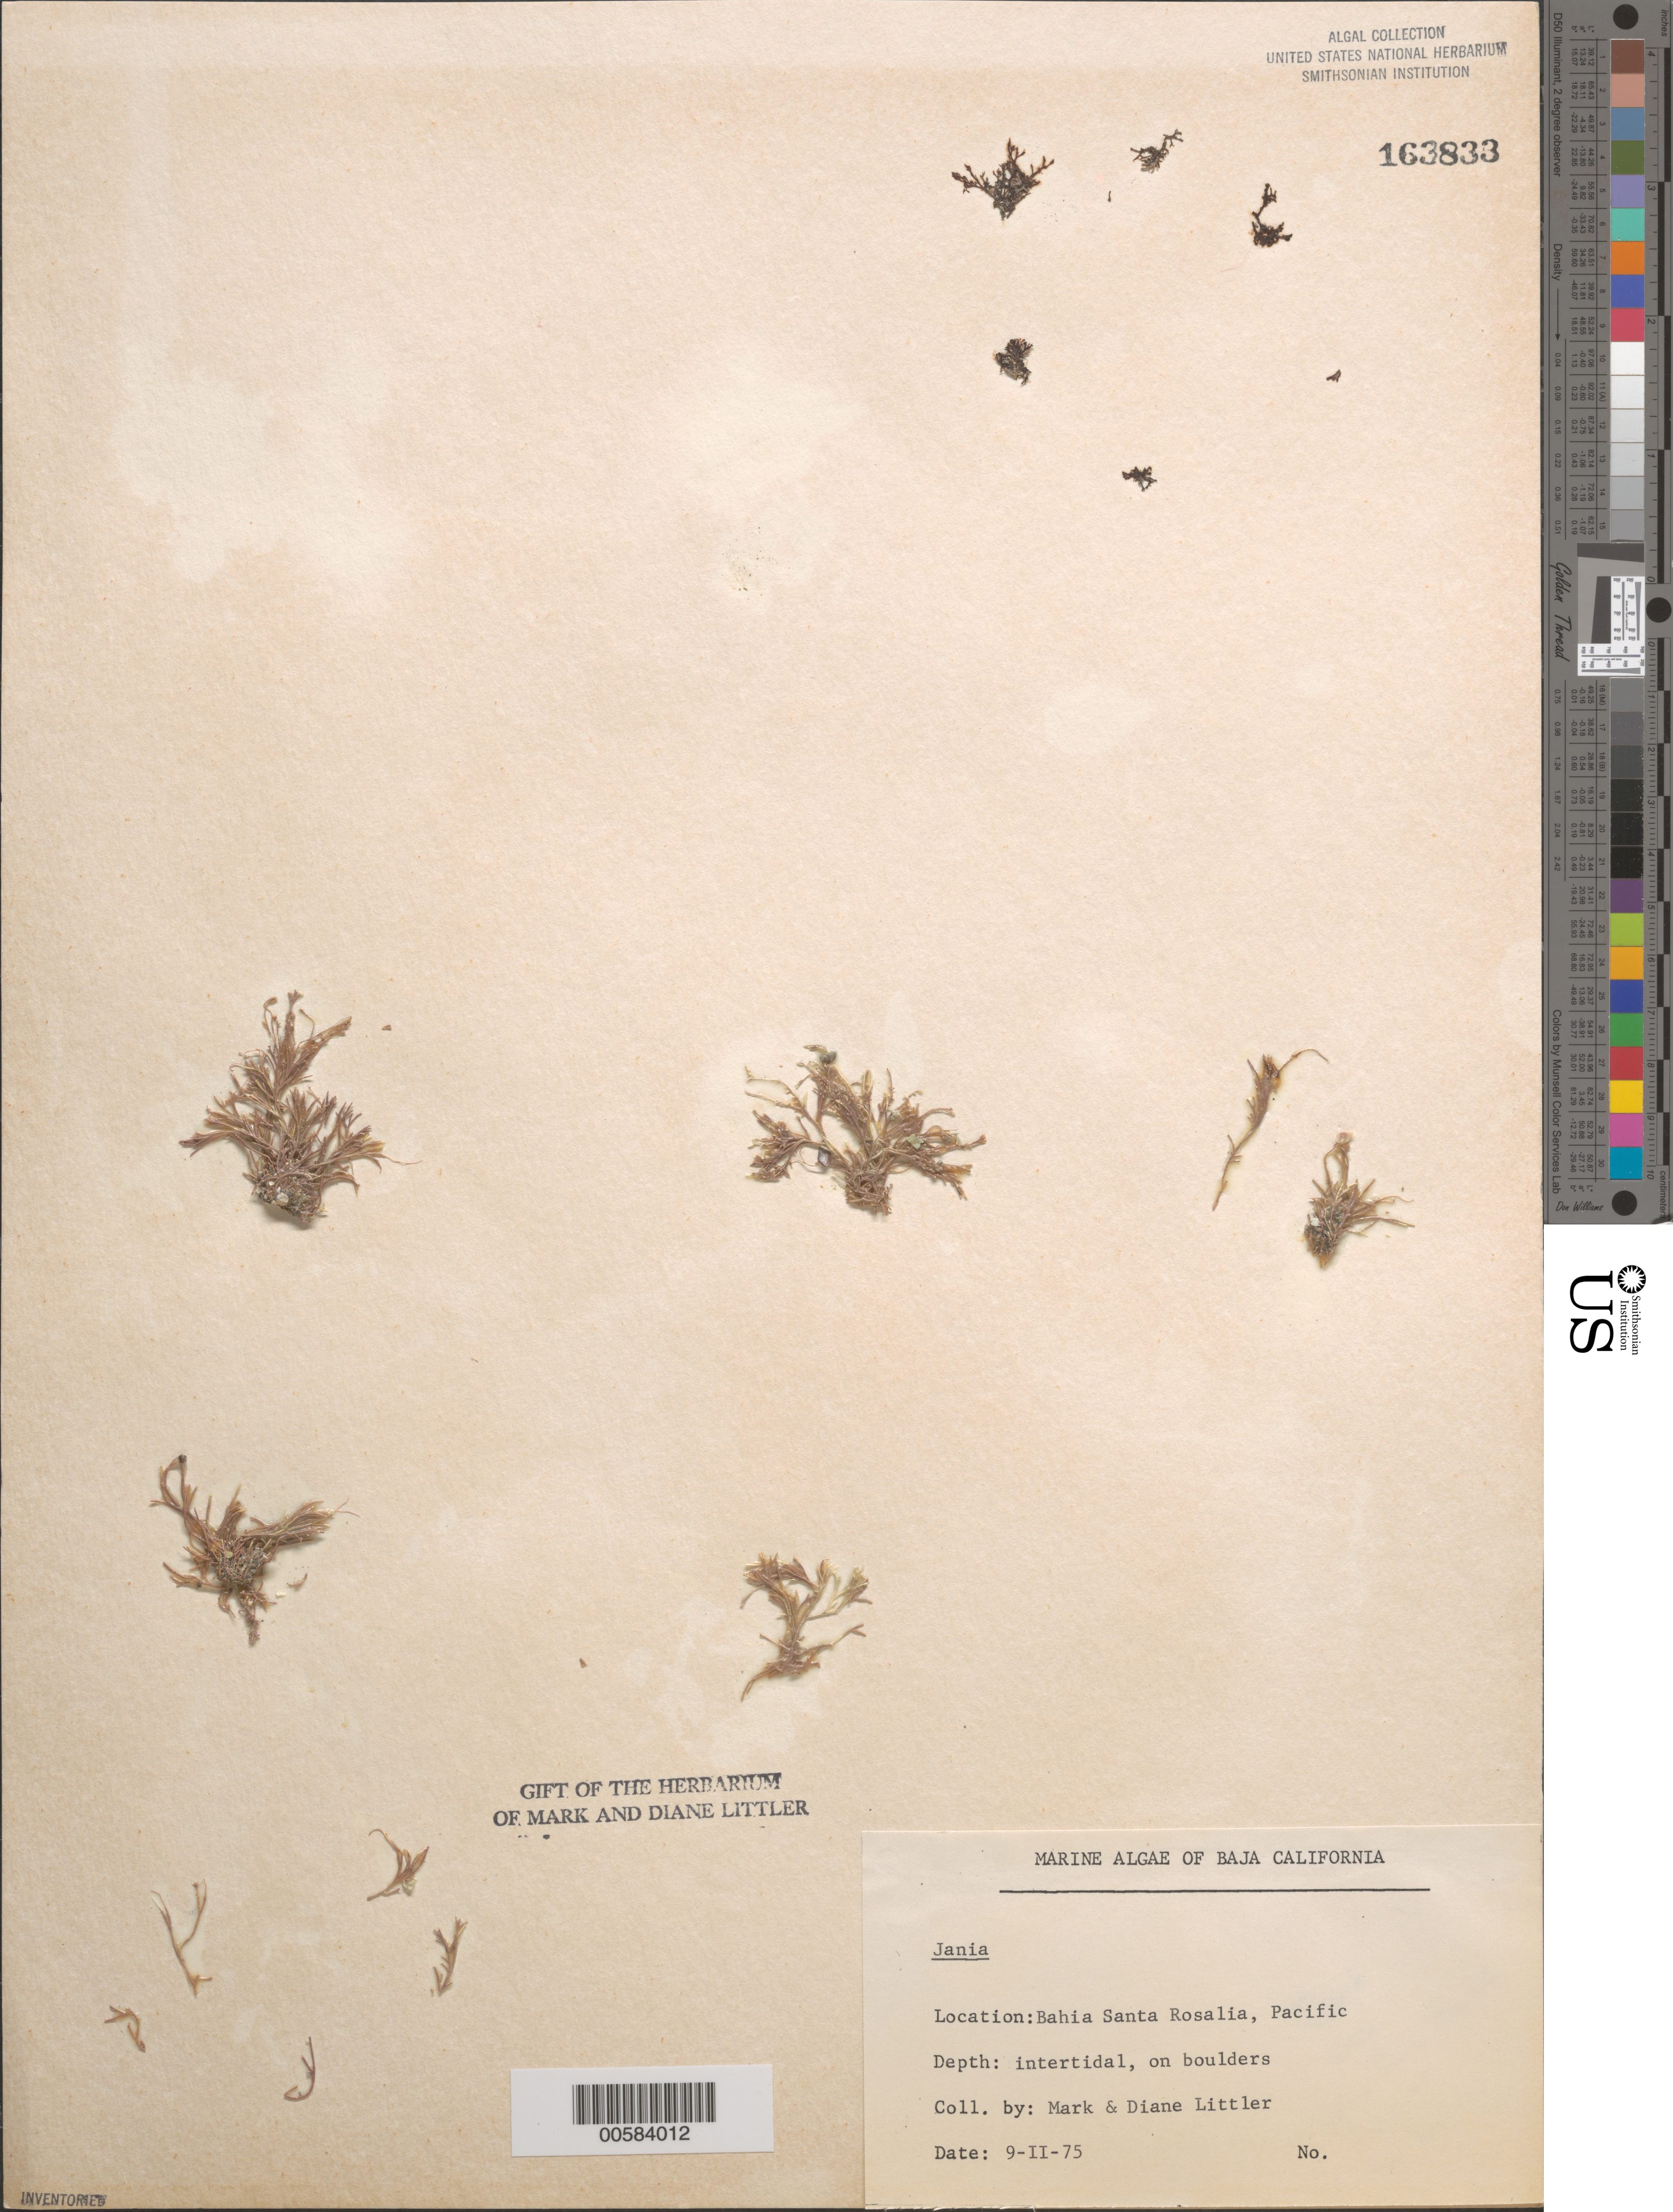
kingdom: Plantae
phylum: Rhodophyta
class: Florideophyceae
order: Corallinales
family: Corallinaceae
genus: Jania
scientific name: Jania sp.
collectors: M. M. Littler & D. S. Littler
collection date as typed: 09 Feb 1975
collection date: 1975-02-09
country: Mexico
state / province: Baja California Sur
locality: Bahia Santa Rosalia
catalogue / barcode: US 163833